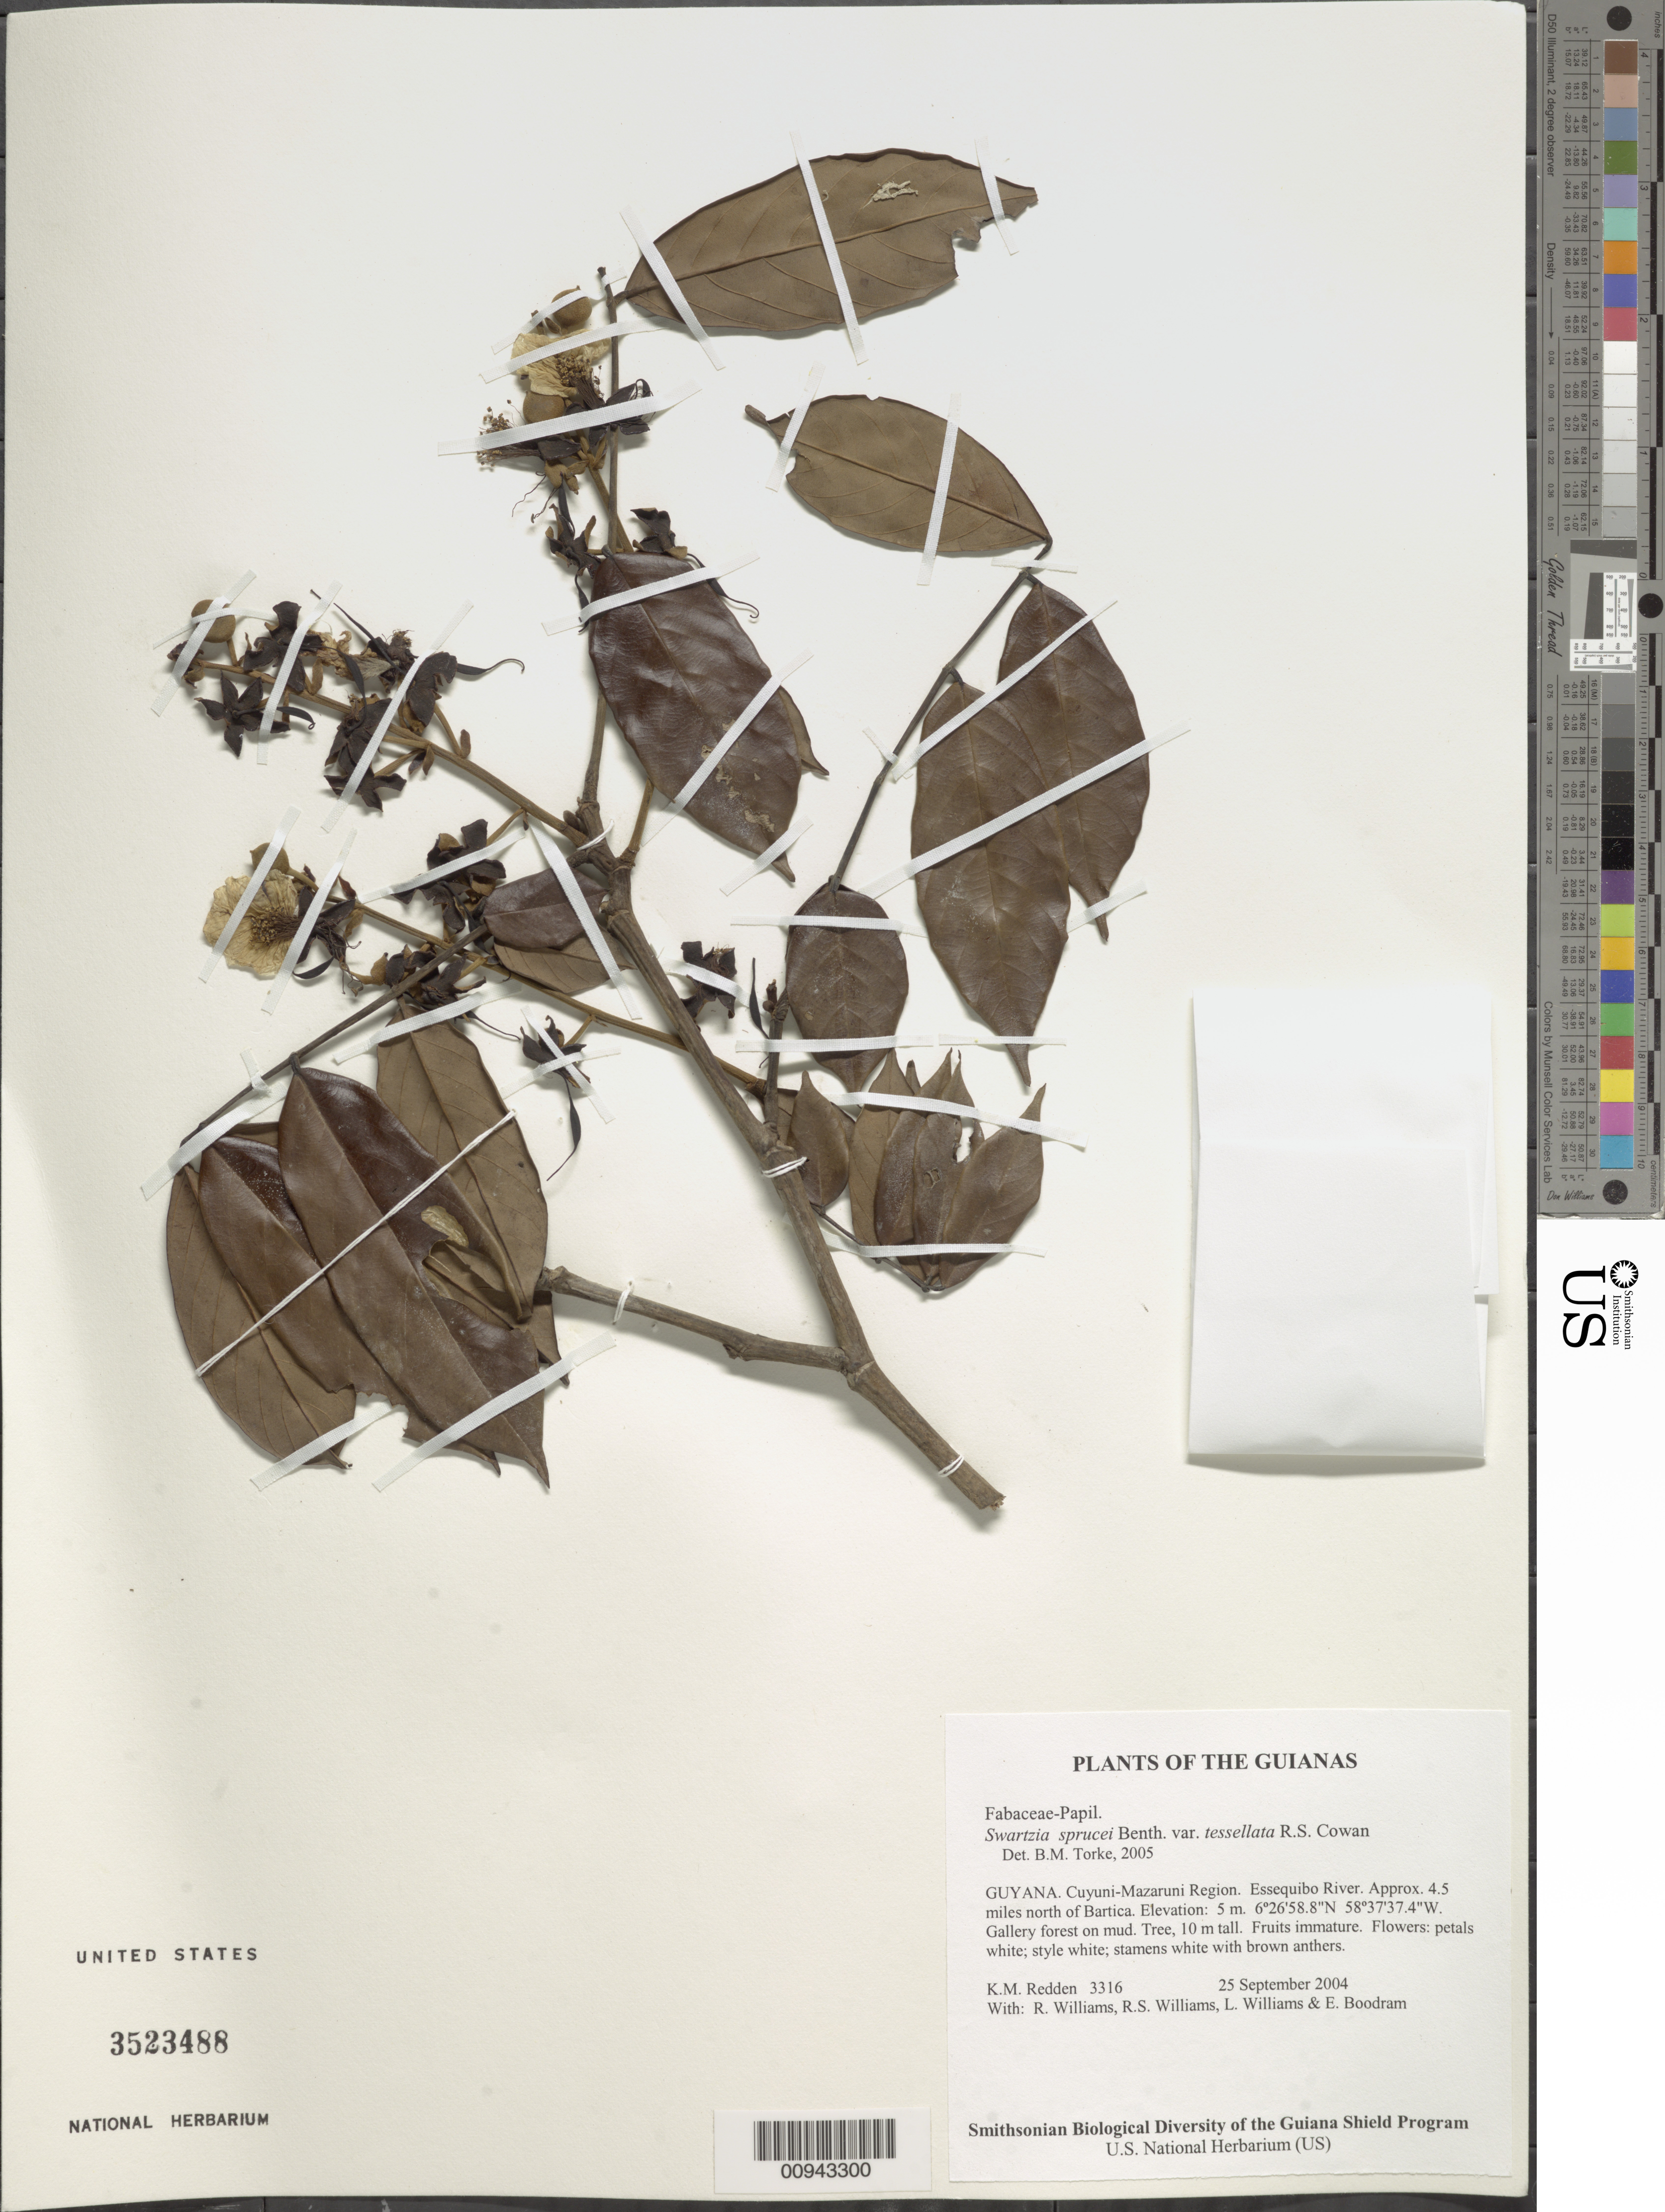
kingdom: Plantae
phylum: Tracheophyta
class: Magnoliopsida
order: Fabales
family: Fabaceae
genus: Swartzia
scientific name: Swartzia sprucei var. tessellata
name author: R.S. Cowan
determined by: Torke, B. M., (MO)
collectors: K. M. Redden, R. Williams, R. S. Williams, L. Williams & E. Boodram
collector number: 3316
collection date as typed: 25 September 2004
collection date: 2004-09-25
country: Guyana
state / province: Cuyuni-Mazaruni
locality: Essequibo River. Approx. 4.5 miles north of Bartica.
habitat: Gallery forest on mud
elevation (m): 5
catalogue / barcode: US 3523488